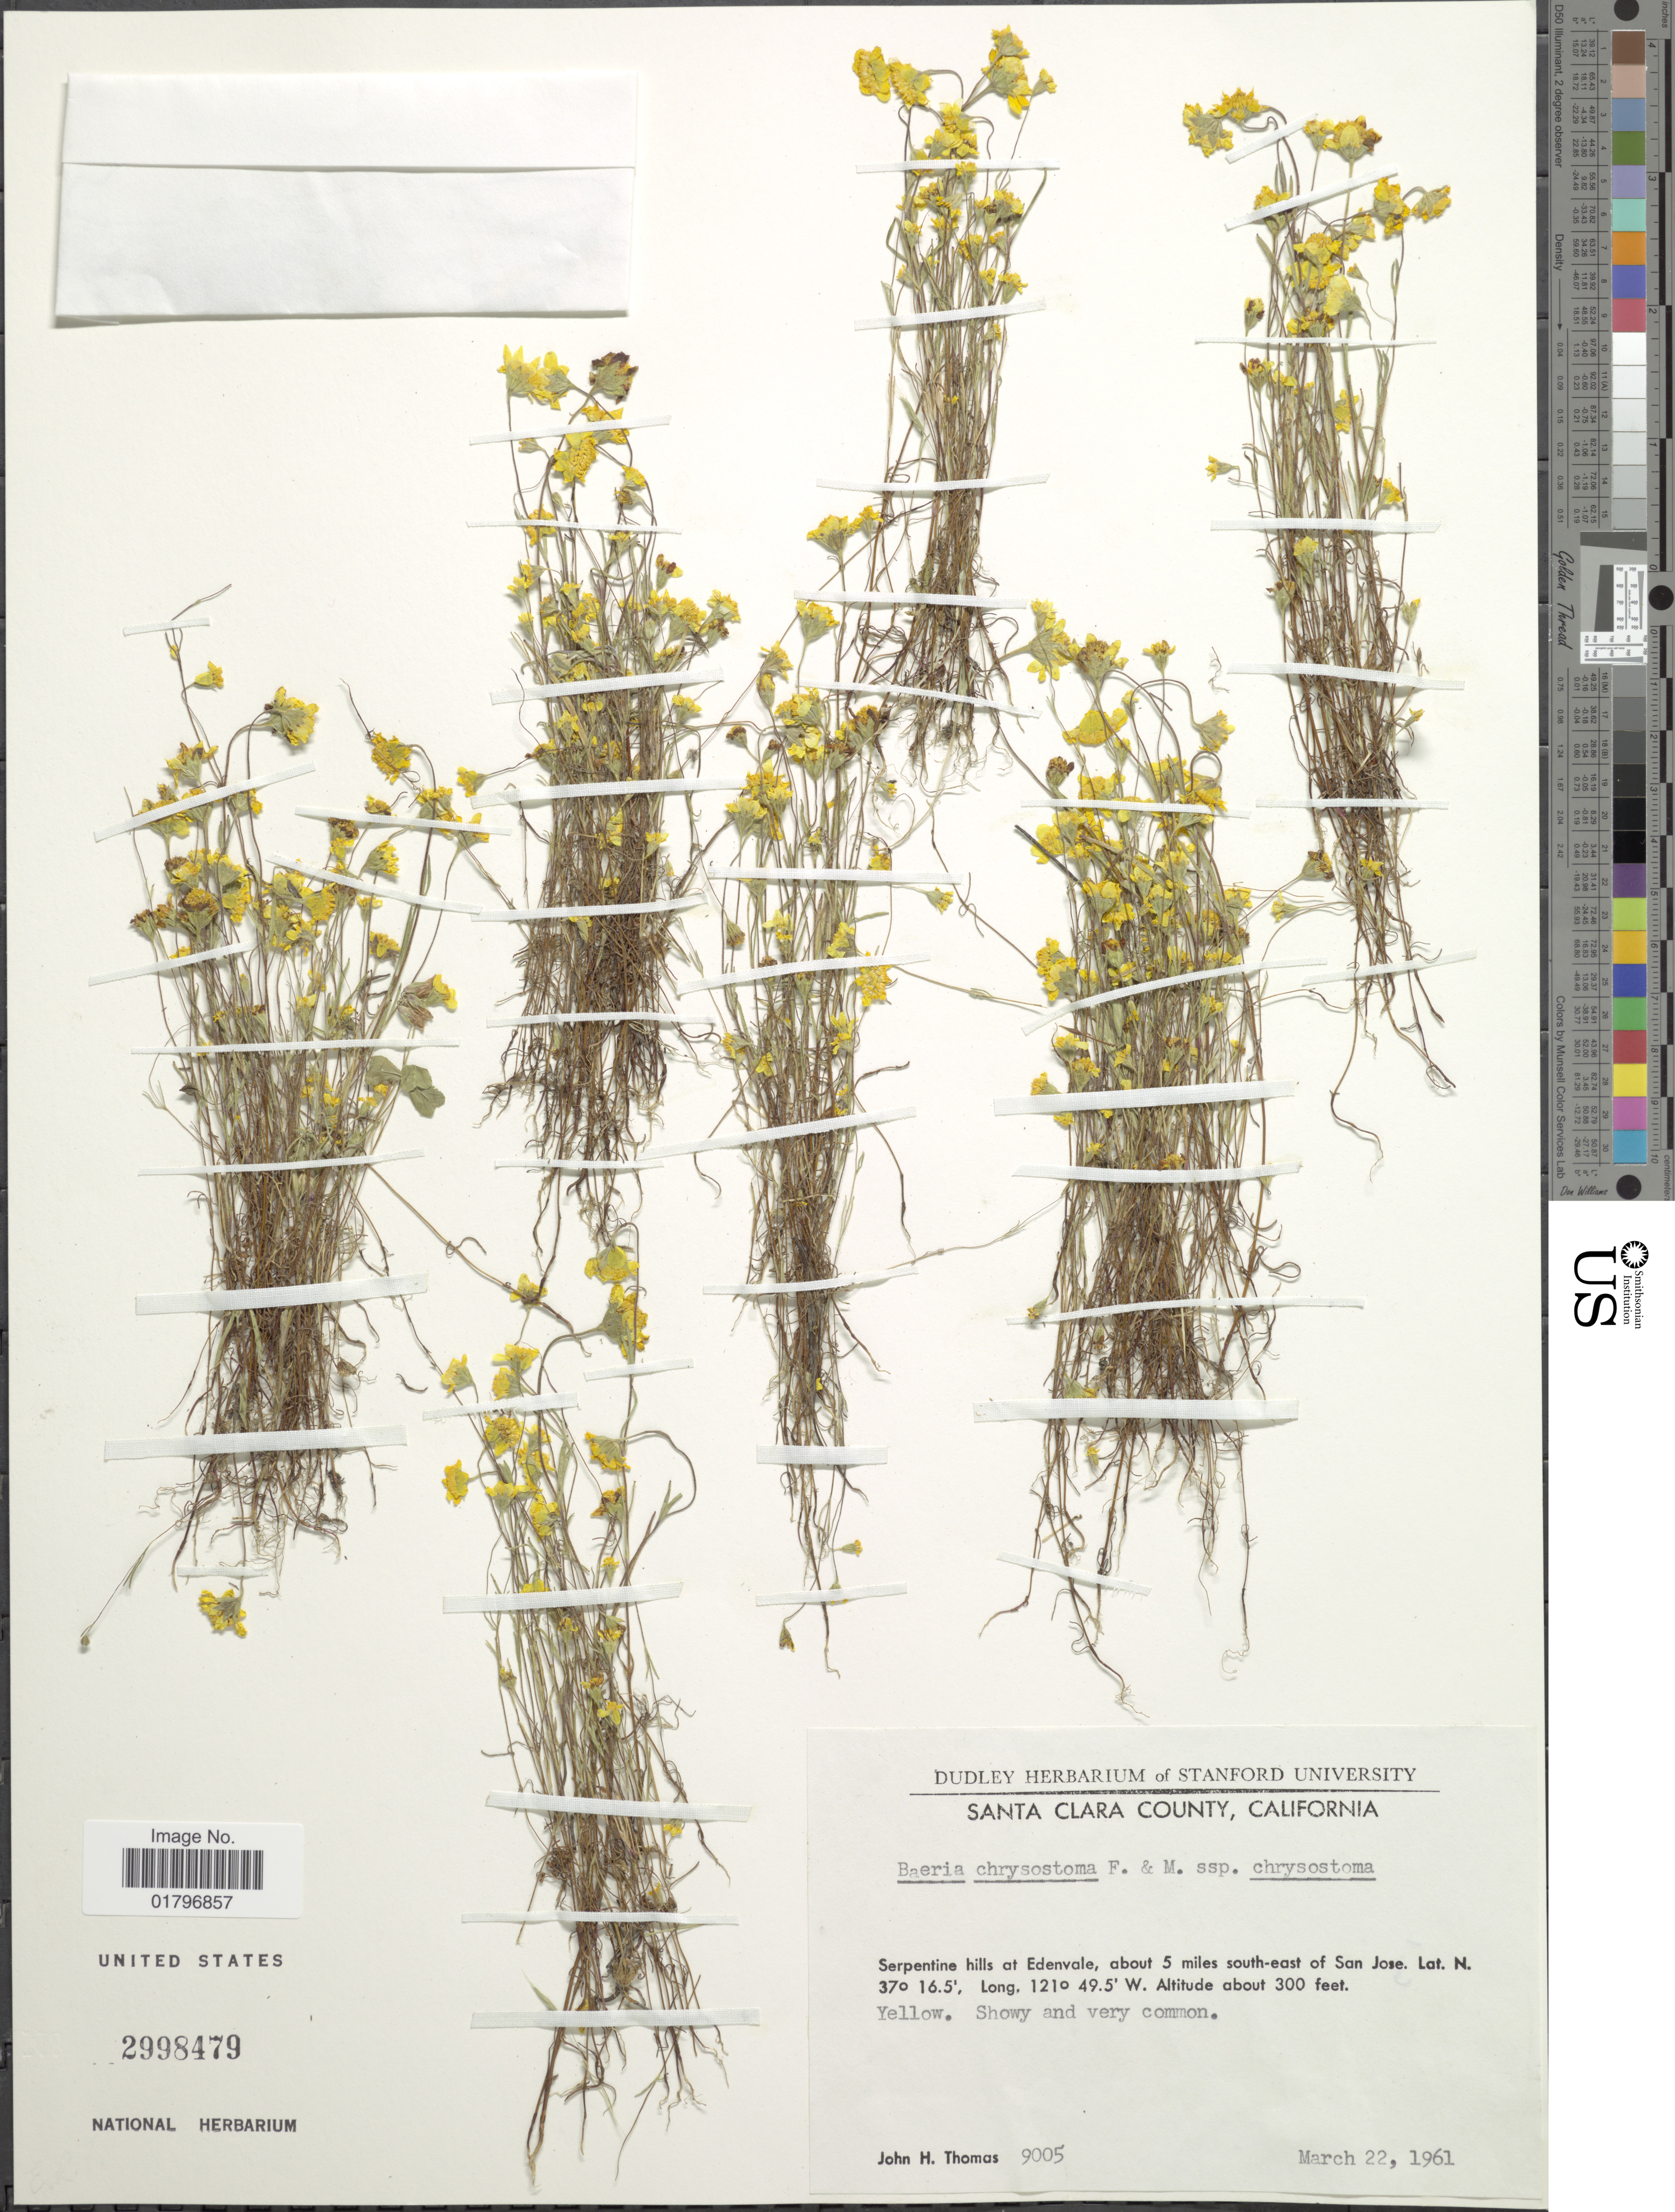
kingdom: Plantae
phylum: Tracheophyta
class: Magnoliopsida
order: Asterales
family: Asteraceae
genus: Lasthenia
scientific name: Lasthenia chrysostoma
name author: (Fisch. & C.A. Mey.) Greene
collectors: J. H. Thomas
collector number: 9005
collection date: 1961-03-22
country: United States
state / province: California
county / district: Santa Clara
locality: Santa Clara County. Serpentine hills at Edenvale, about 5 miles south-east of San Jose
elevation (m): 91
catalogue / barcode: US 2998479